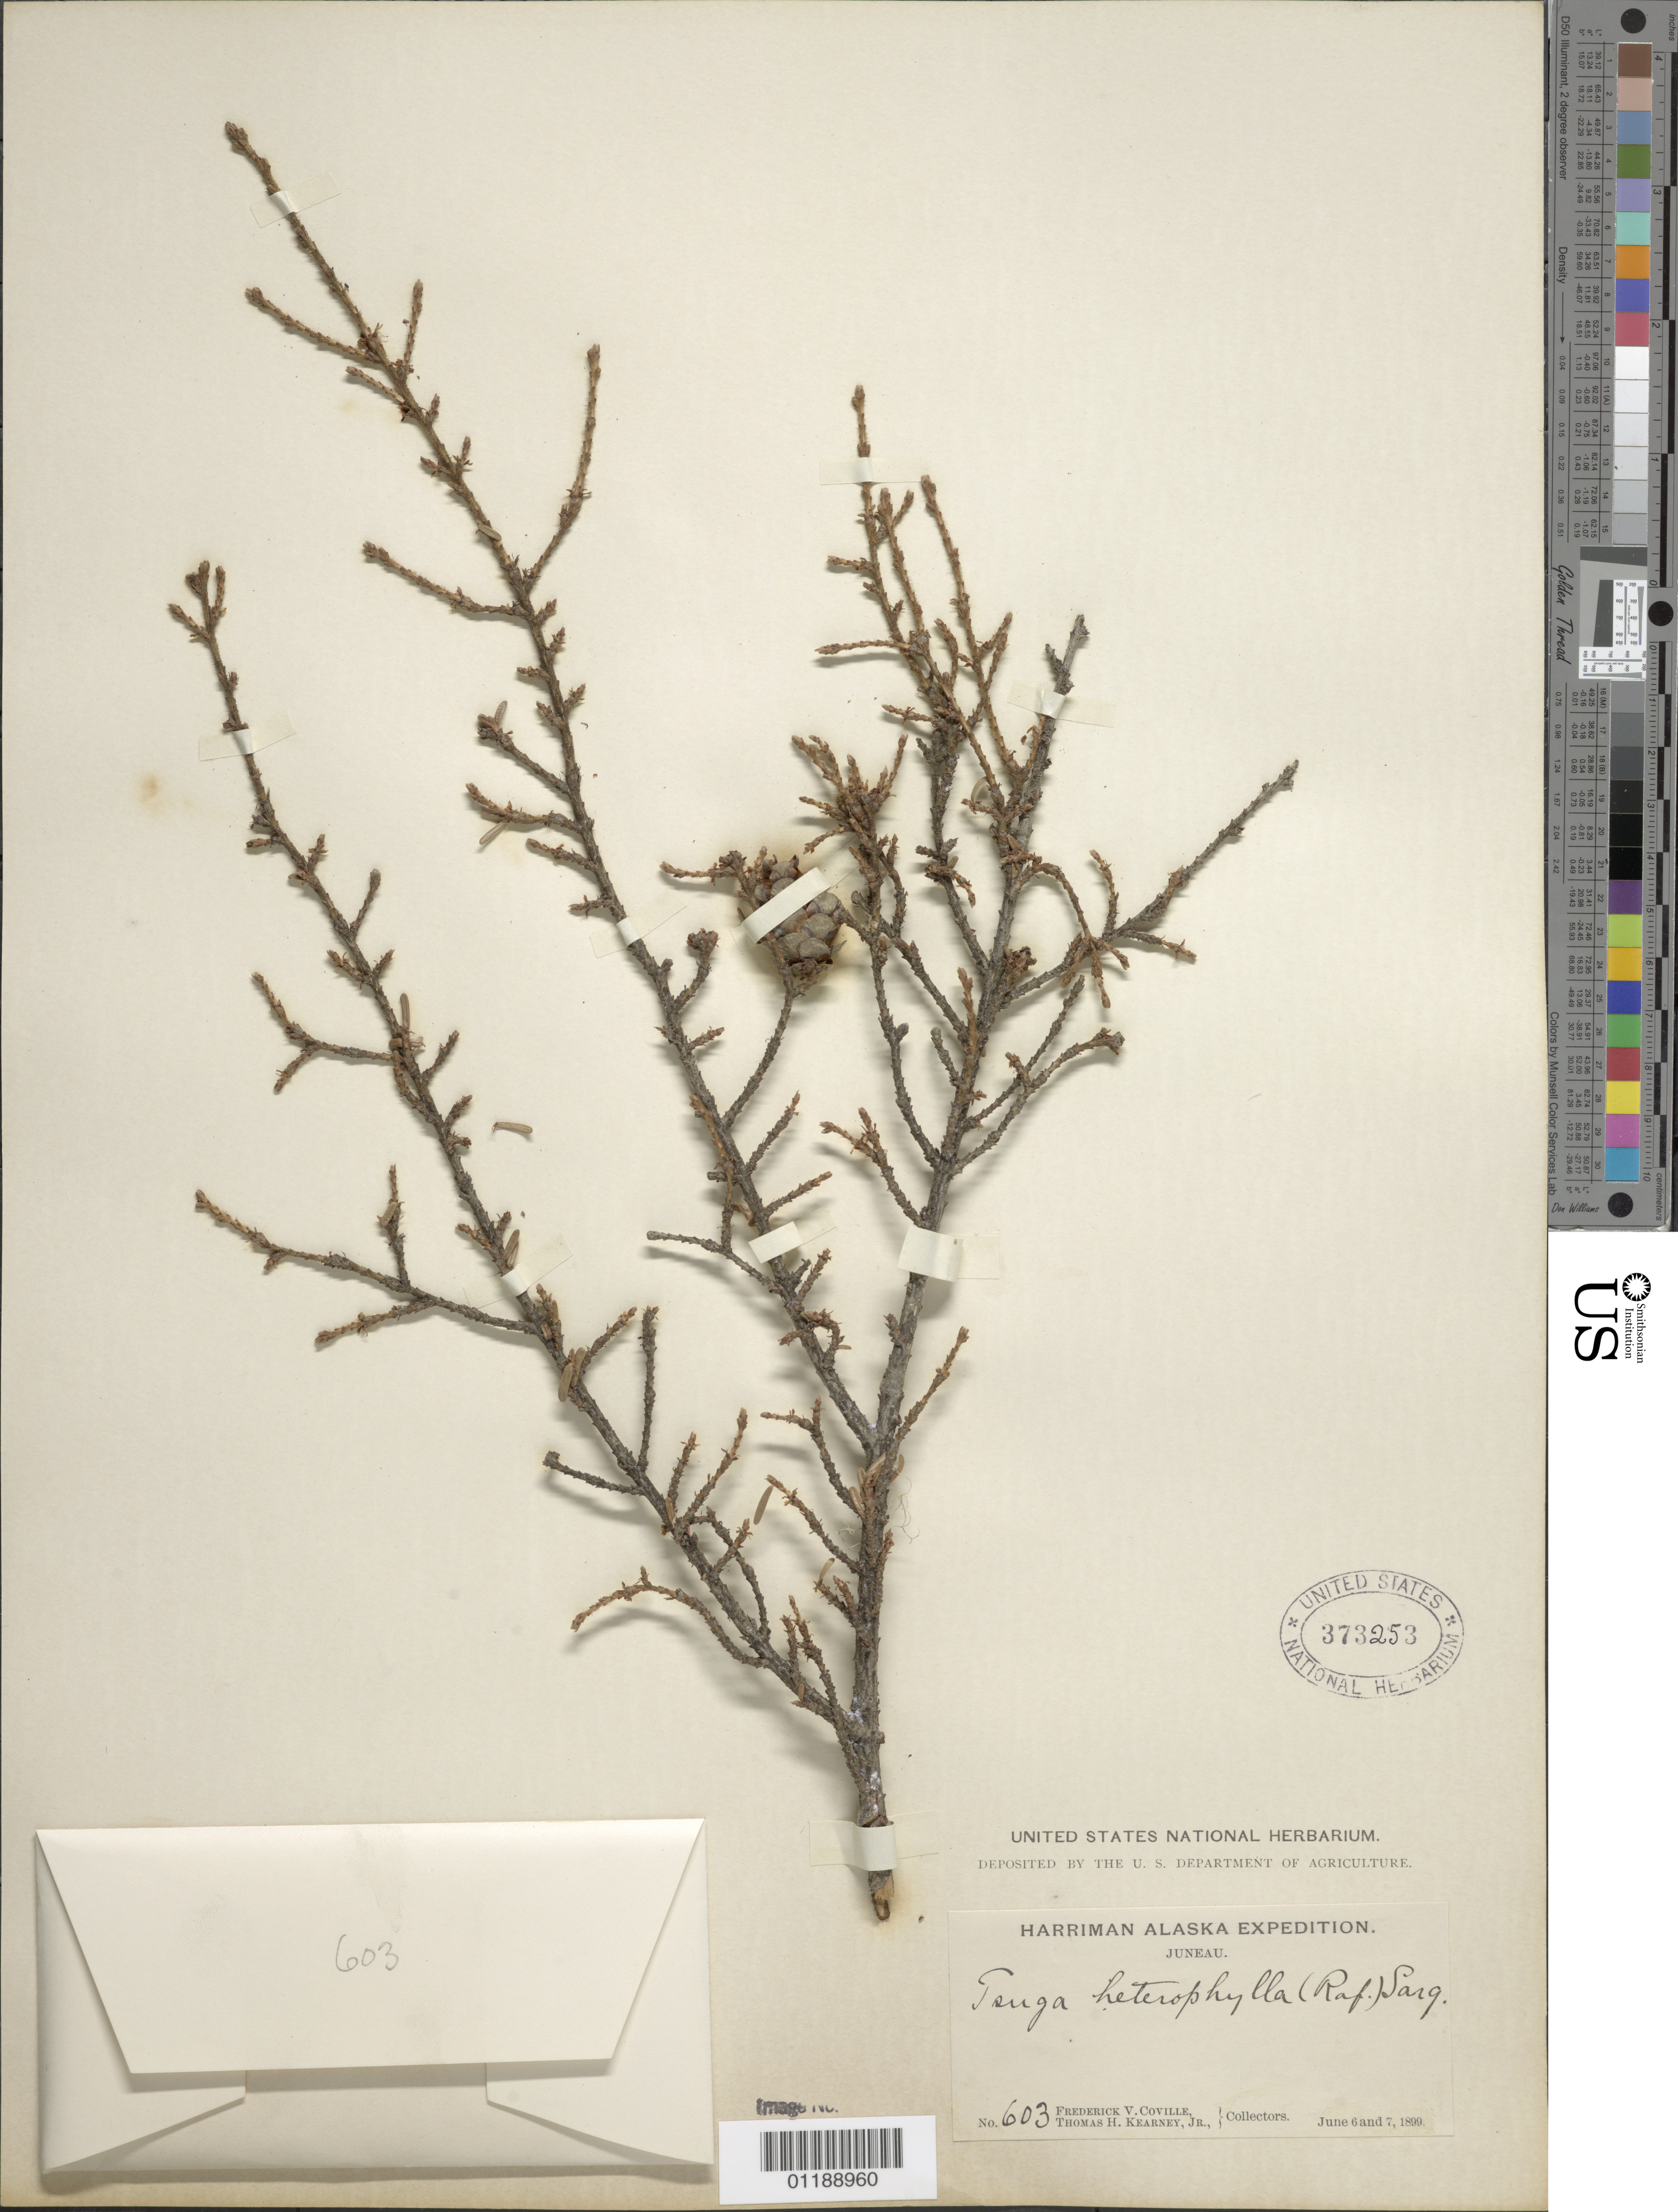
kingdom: Plantae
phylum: Tracheophyta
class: Pinopsida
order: Pinales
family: Pinaceae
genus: Tsuga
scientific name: Tsuga heterophylla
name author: (Raf.) Sarg.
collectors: F. V. Coville & T. H. Kearney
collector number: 603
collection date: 1899-06-06/1899-06-07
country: United States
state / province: Alaska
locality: Juneau.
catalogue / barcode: US 373253